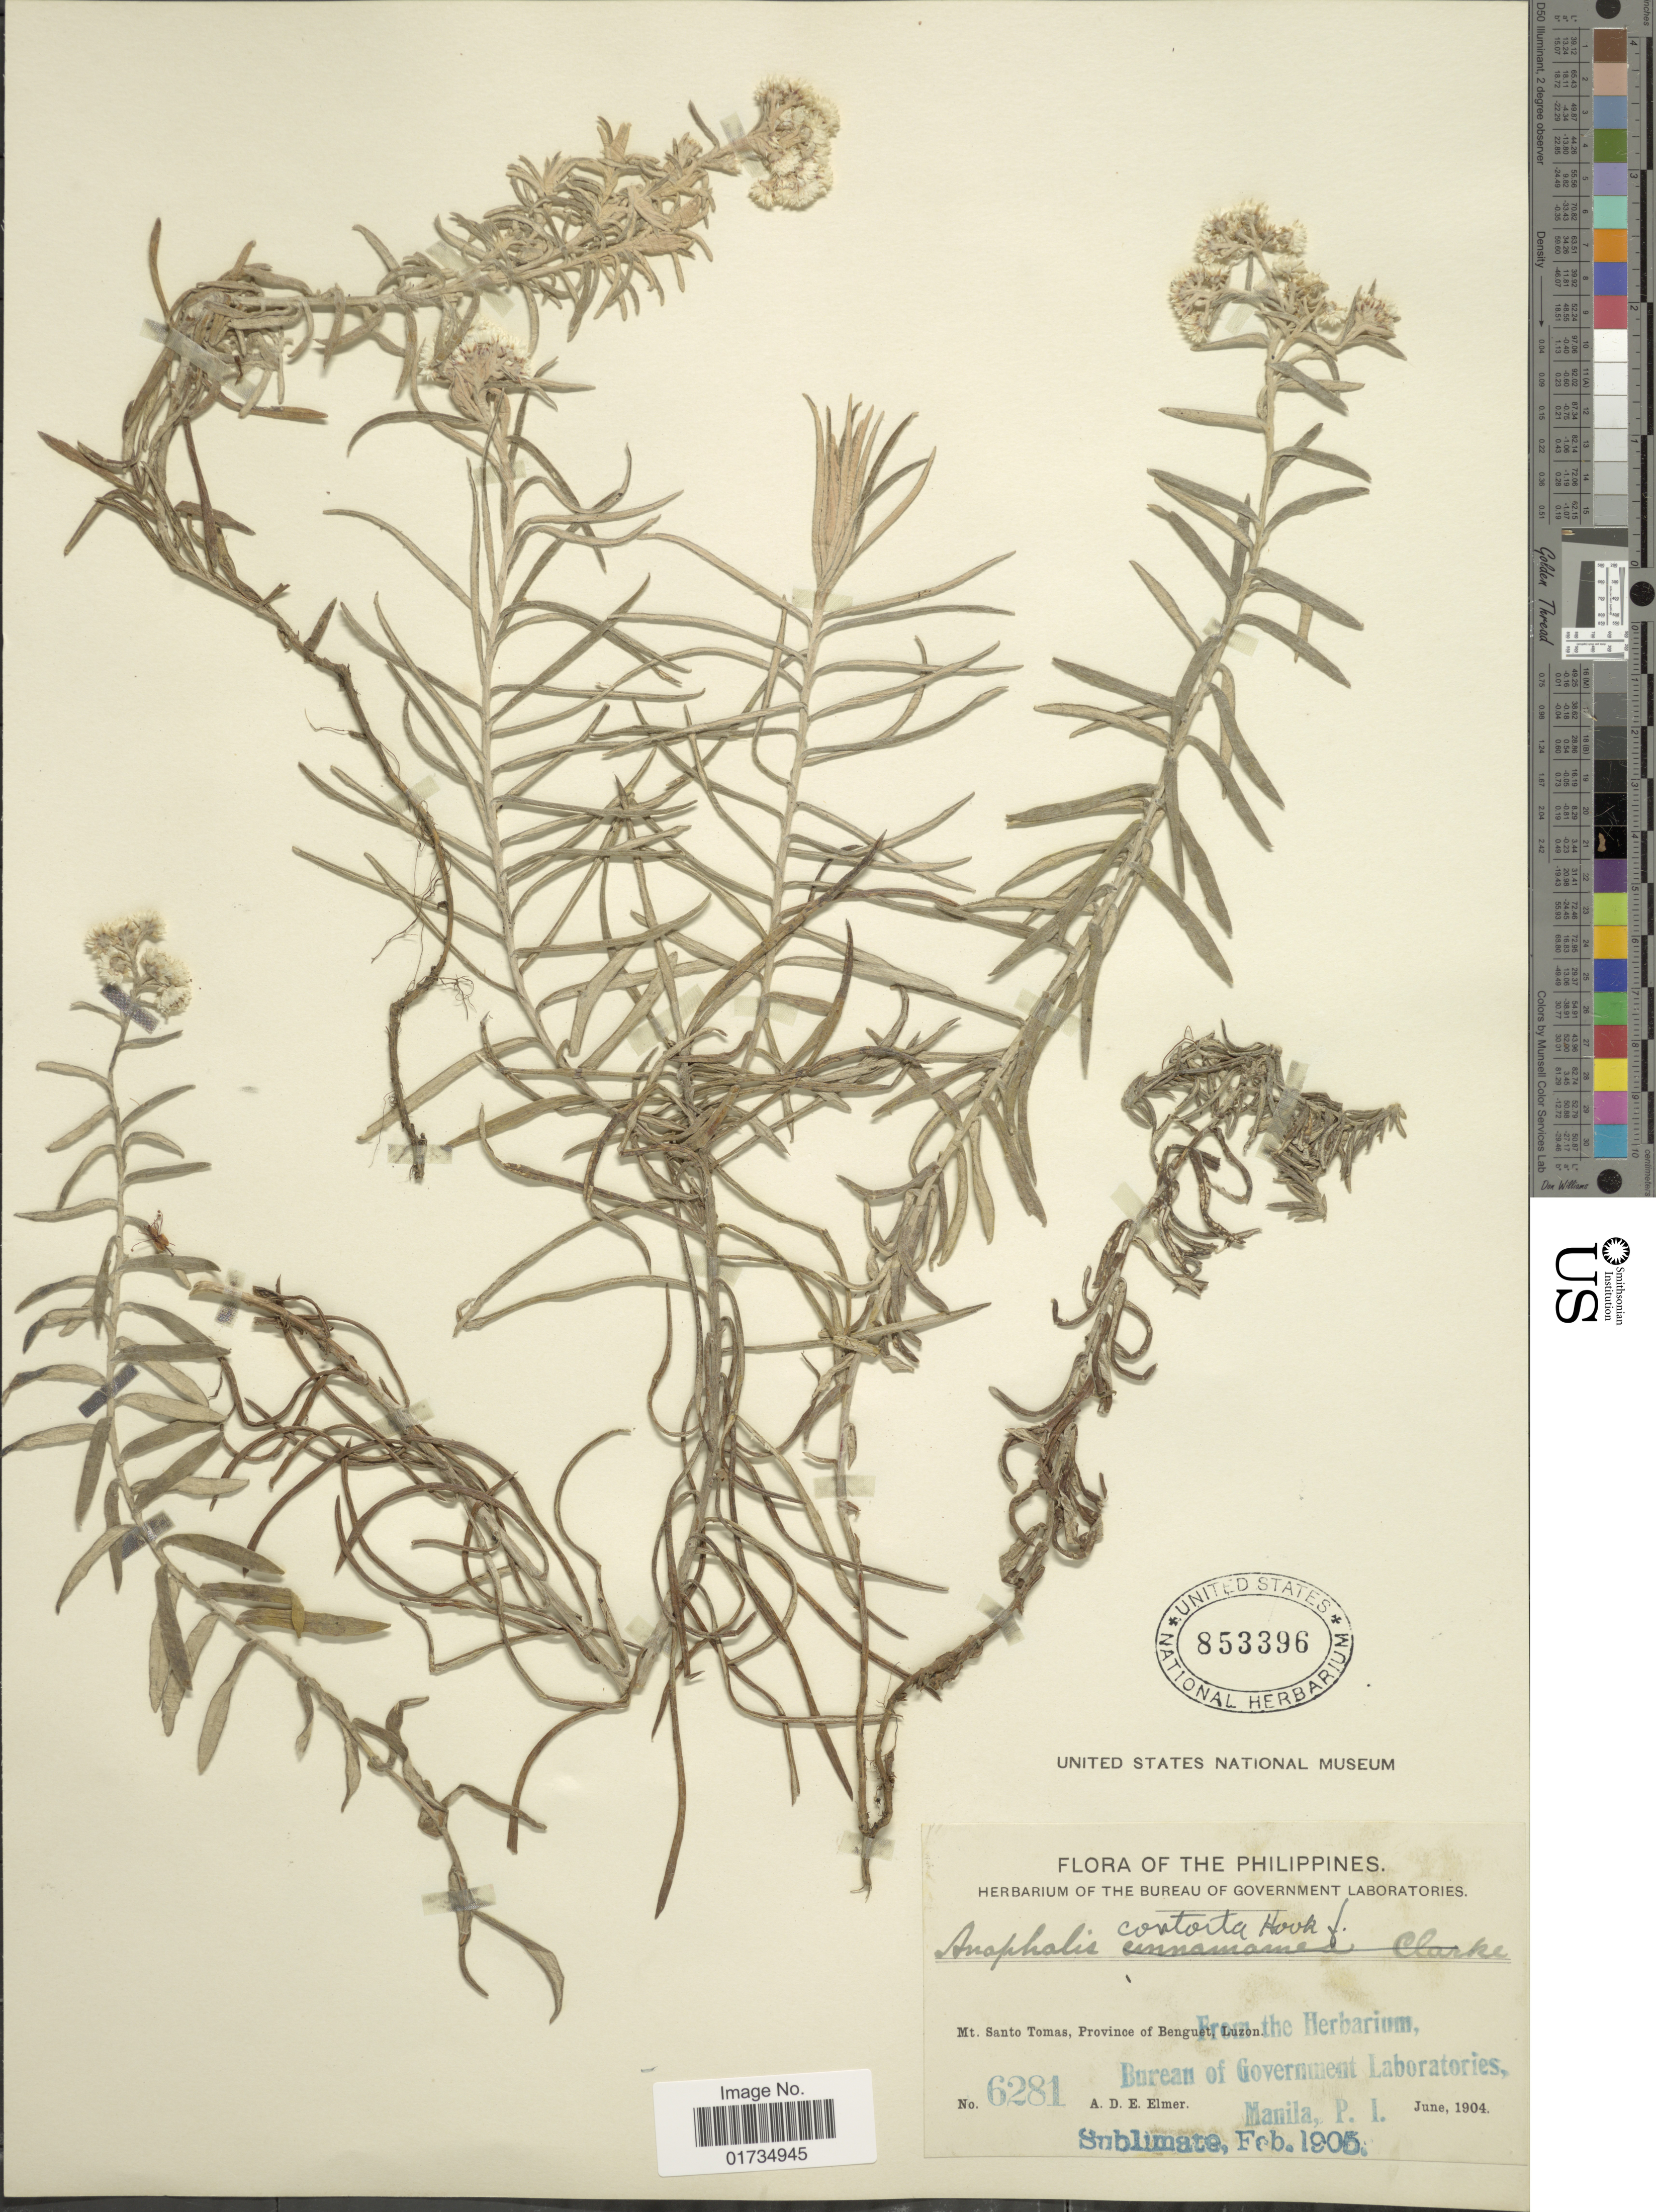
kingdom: Plantae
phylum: Tracheophyta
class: Magnoliopsida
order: Asterales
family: Asteraceae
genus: Anaphalis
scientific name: Anaphalis contorta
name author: (D. Don) Hook. f.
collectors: A. D. E. Elmer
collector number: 6281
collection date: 1904-06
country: Philippines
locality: The Philippines. Mt. Santo Tomas, Province of Benguet, Luzon.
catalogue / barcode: US 853396